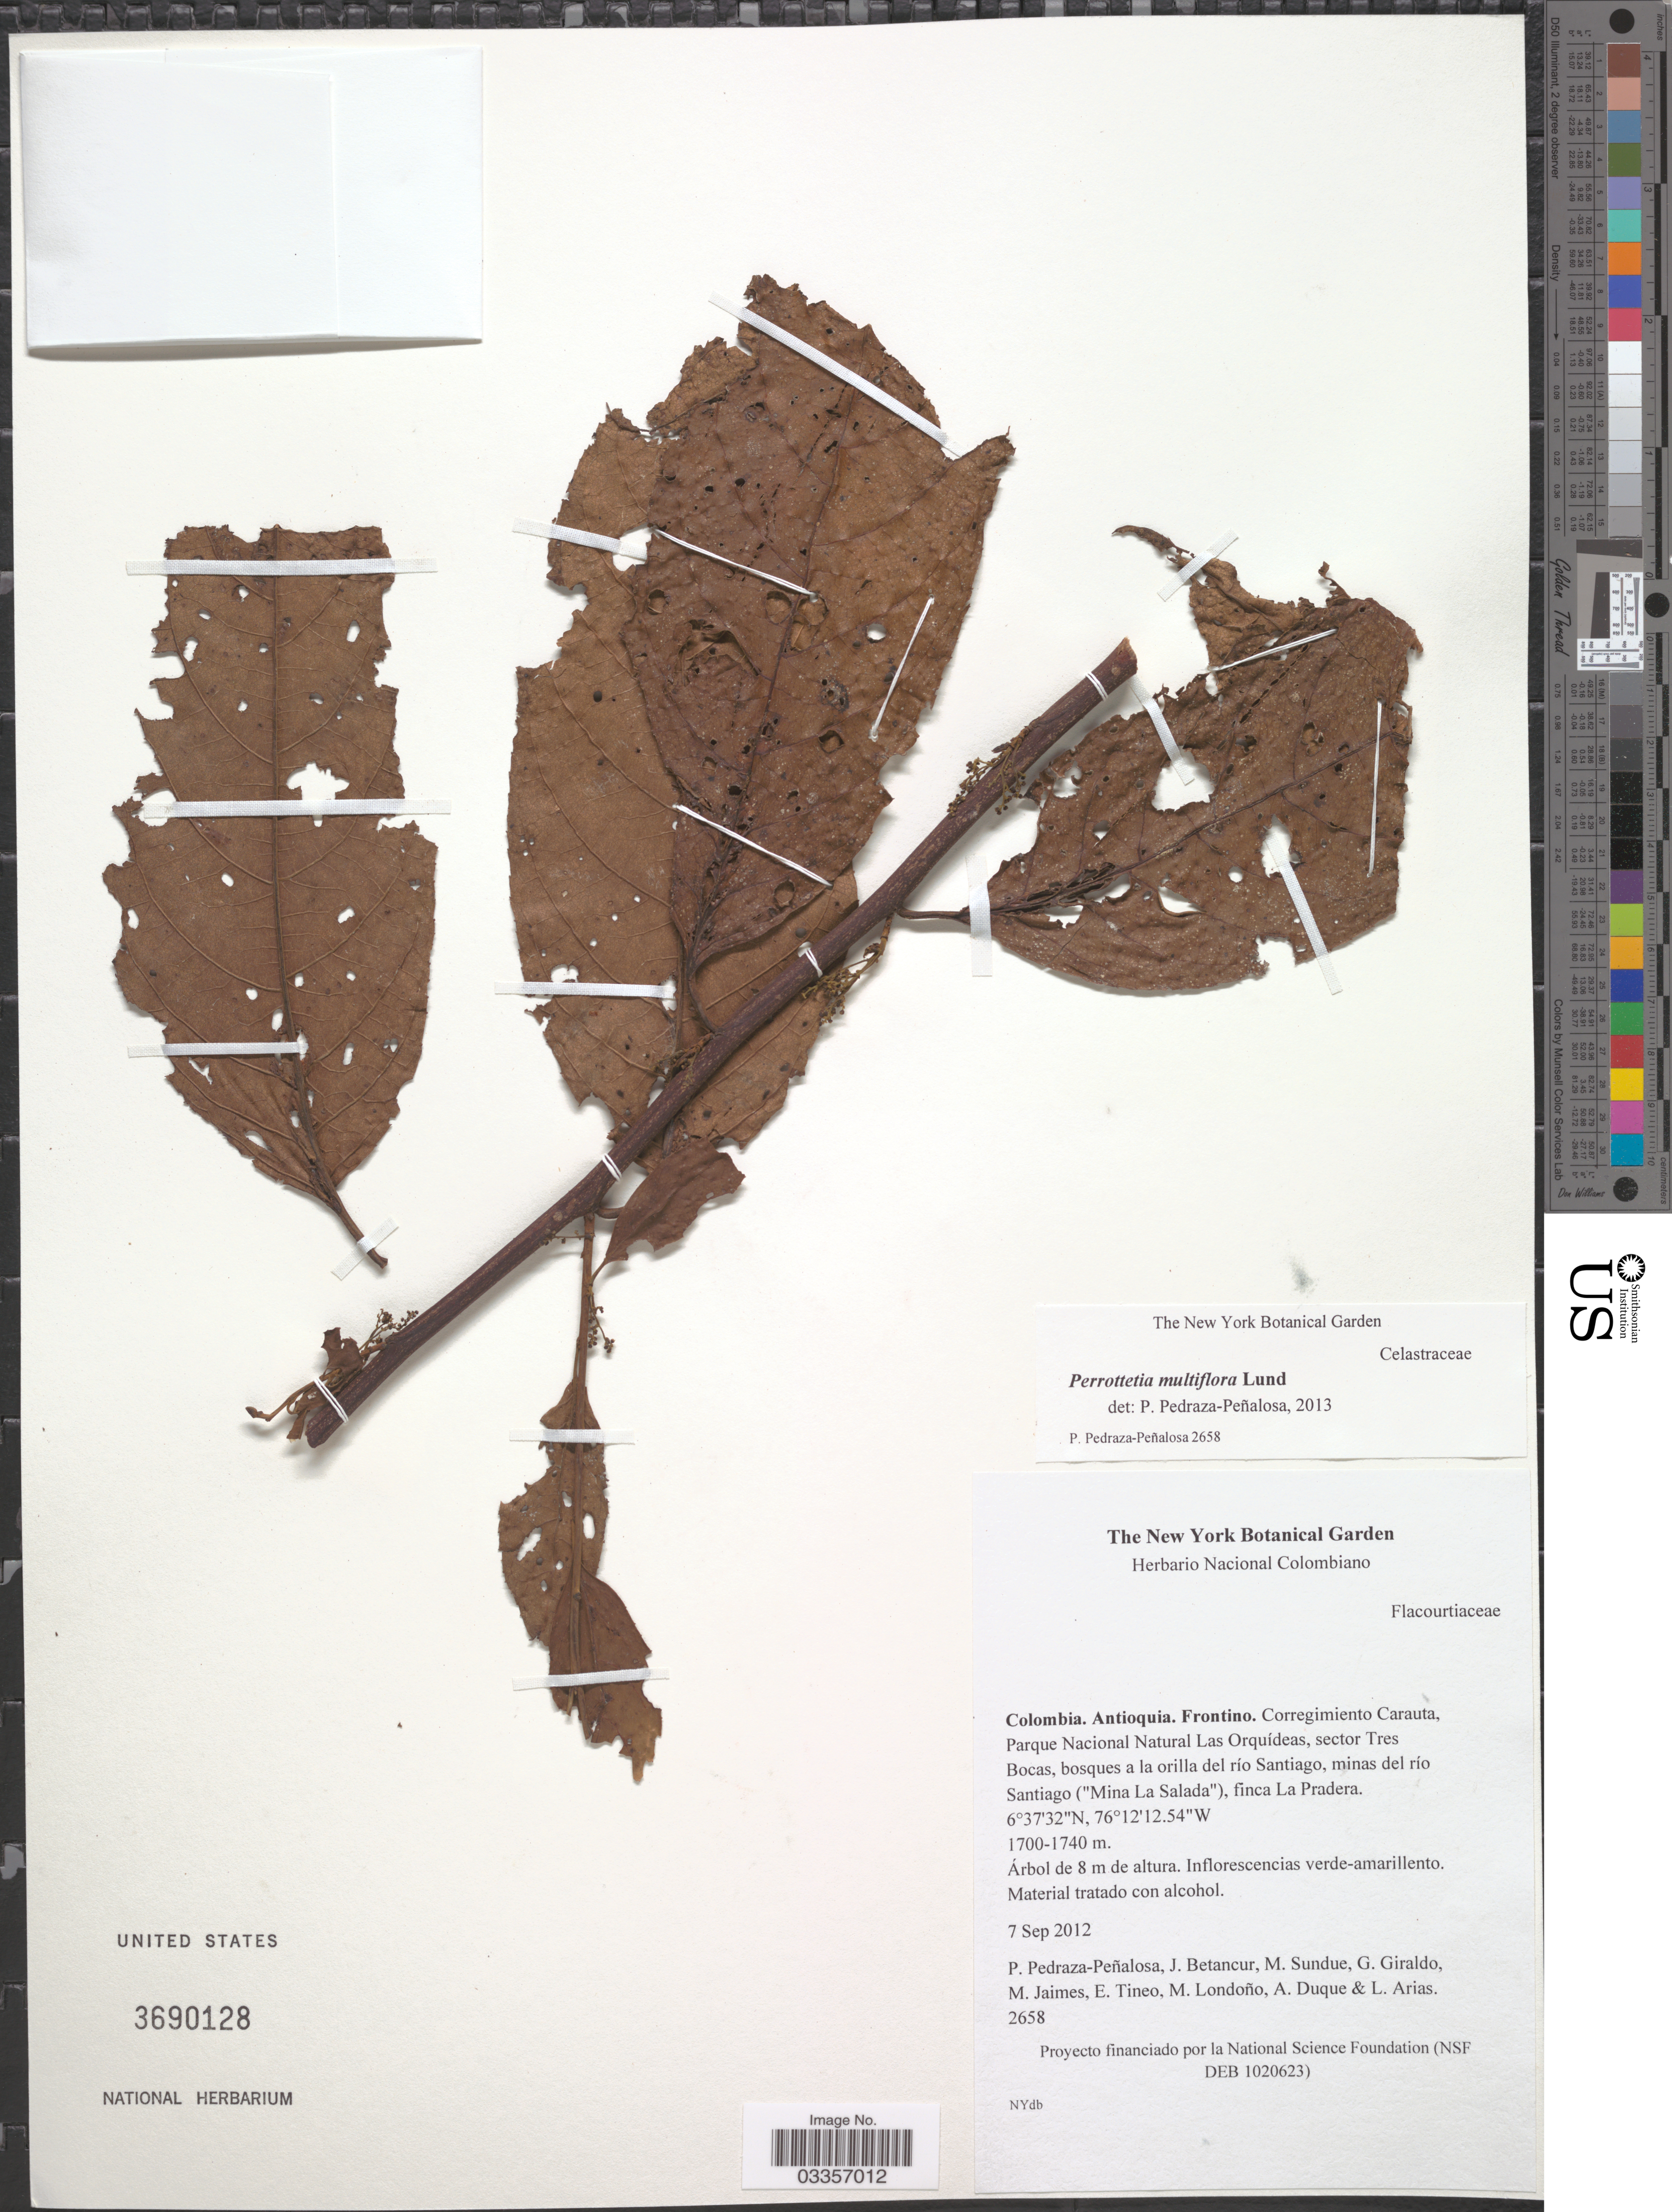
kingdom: Plantae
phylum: Tracheophyta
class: Magnoliopsida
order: Huerteales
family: Dipentodontaceae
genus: Perrottetia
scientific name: Perrottetia multiflora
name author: Lundell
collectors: P. Pedraza-Peñalosa, J. Betancur, M. Sundue, G. Giraldo & et al.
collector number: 2658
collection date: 2012-09-07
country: Colombia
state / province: Antioquia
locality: Frontino. Corregimiento Carauta, Parque Nacional Natural Las Orquídas, sector Tres Bocas, bosques a la orilla del río Santiago, minas del río Santiago ("Mina La Salada"), finca La Pradera.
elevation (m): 1700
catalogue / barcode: US 3690128